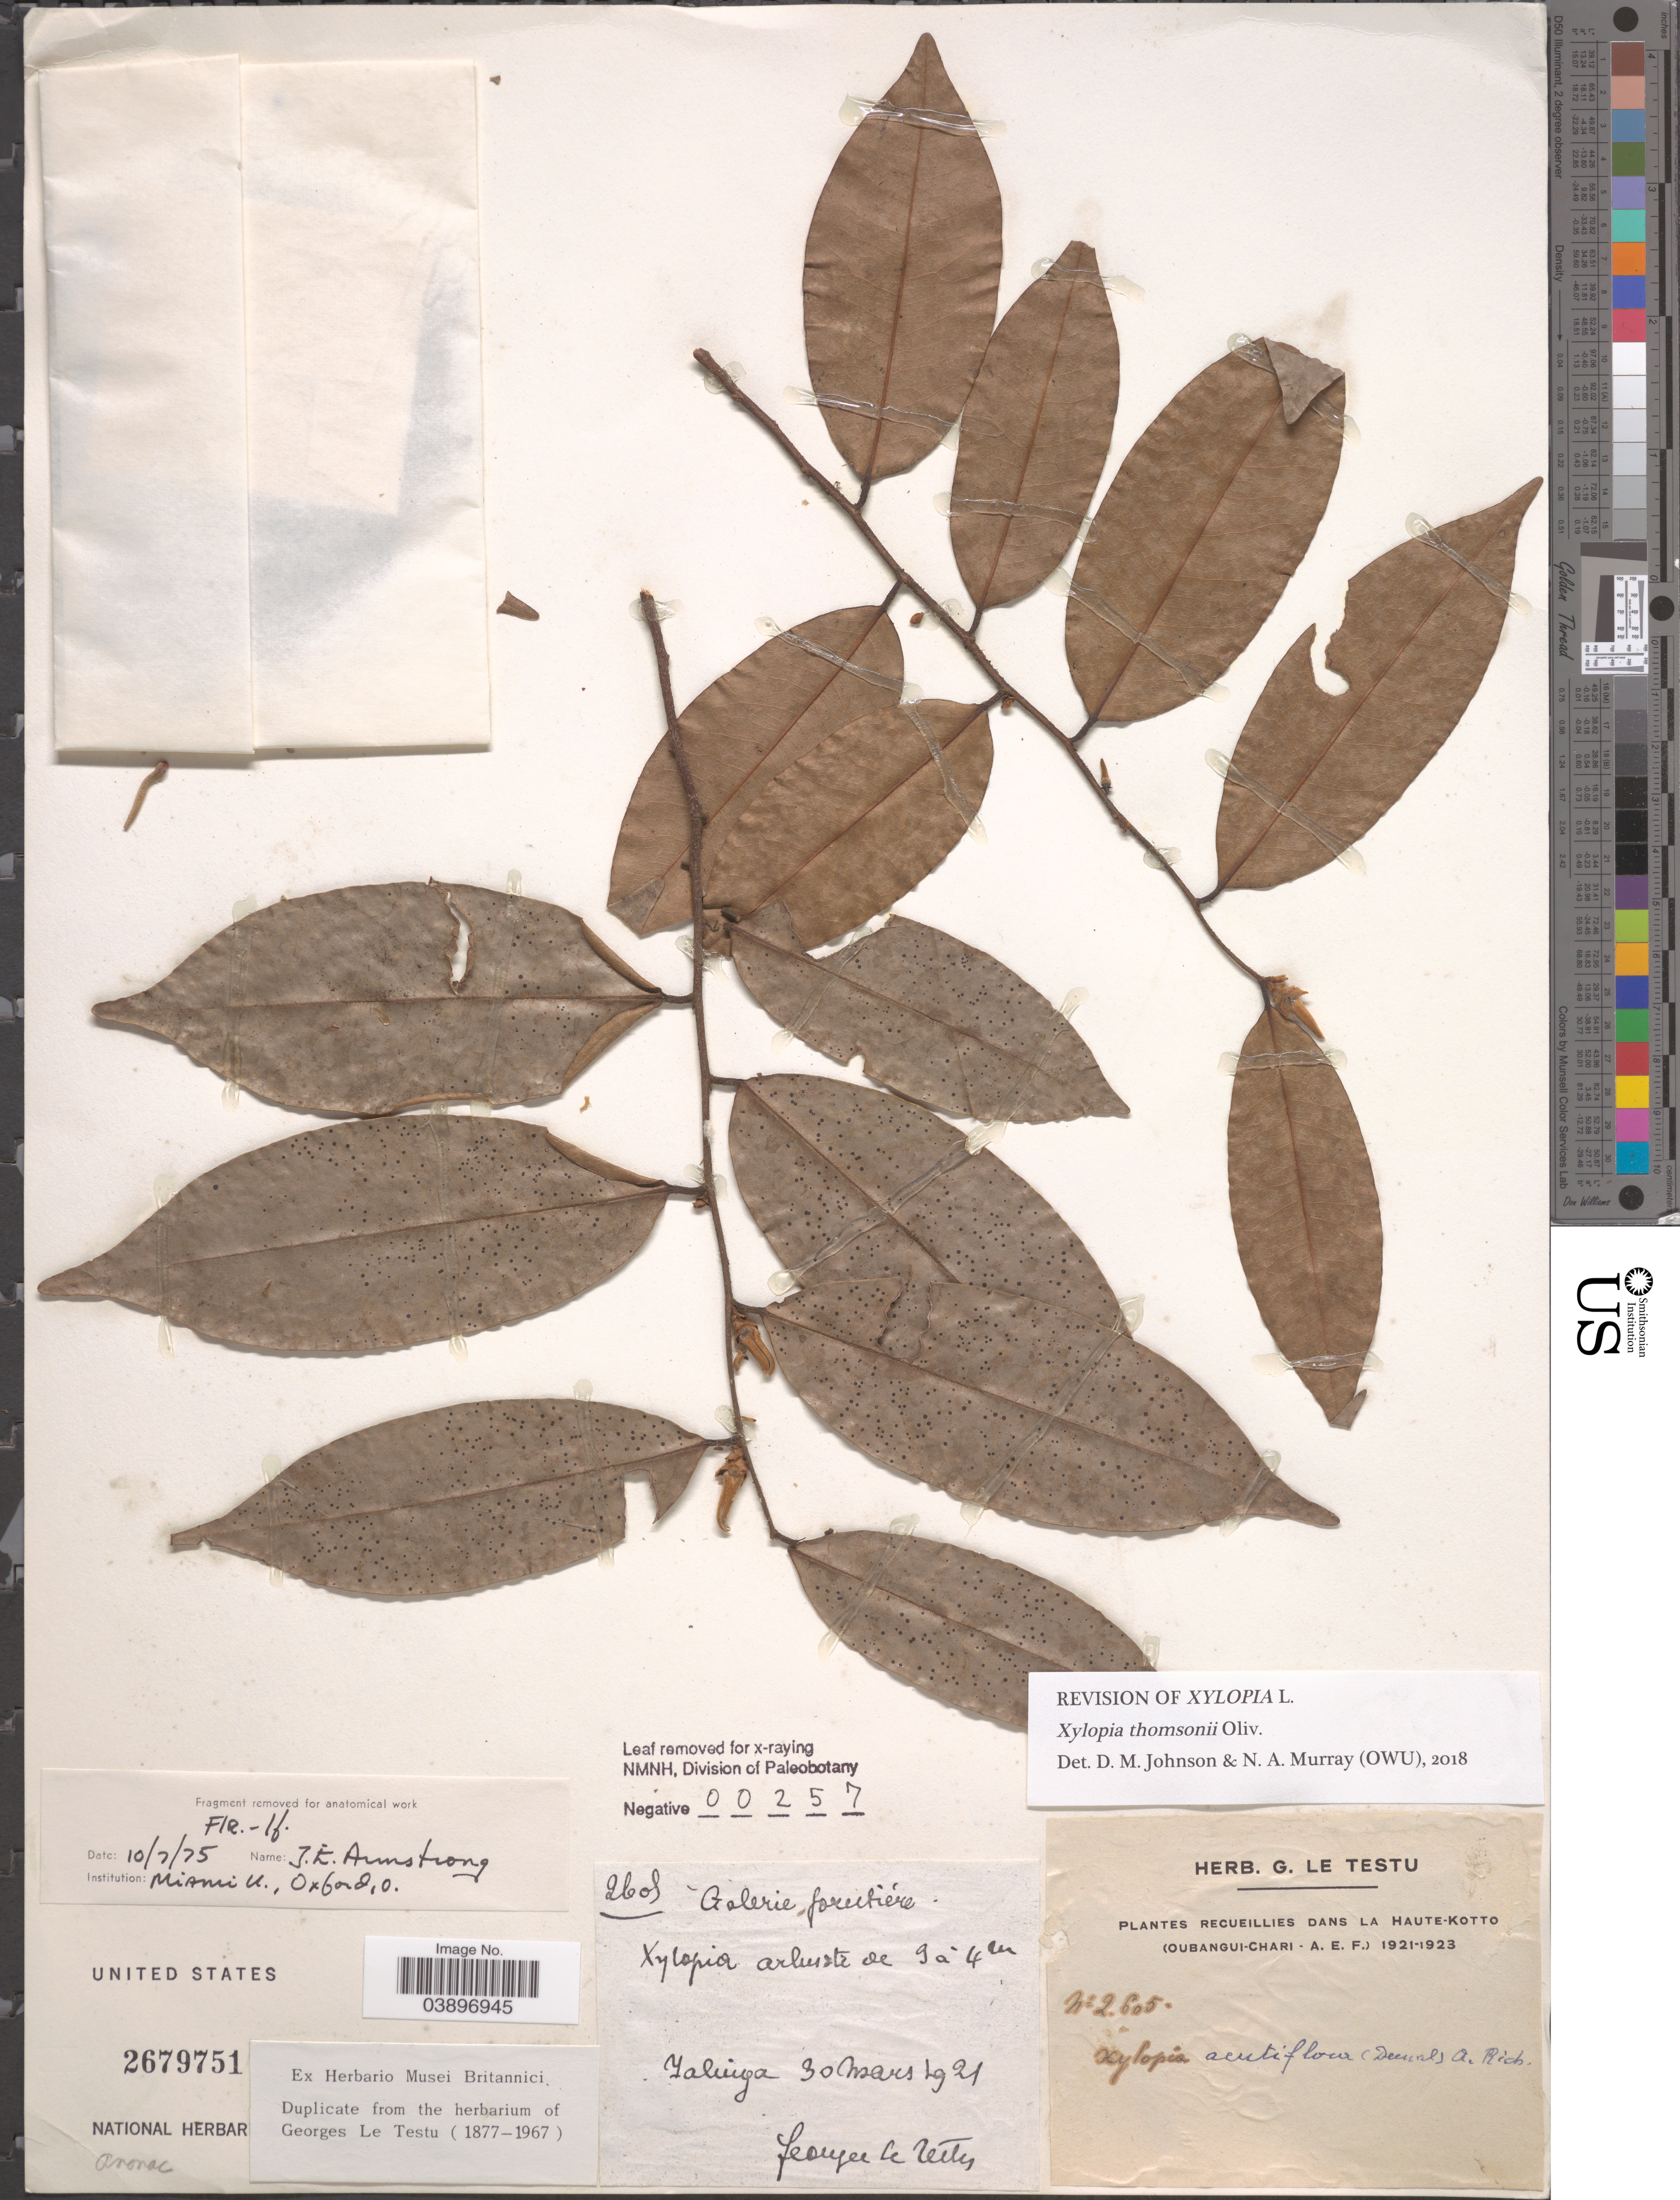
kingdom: Plantae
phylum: Tracheophyta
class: Magnoliopsida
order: Magnoliales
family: Annonaceae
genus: Xylopia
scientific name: Xylopia thomsonii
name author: Oliv.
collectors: G. Le Testu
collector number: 2605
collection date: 1921-03-30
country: Central African Republic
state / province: Haute-Kotto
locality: Recueillies Dans La Haute-Kotto. Yalinga.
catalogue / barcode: US 2679751